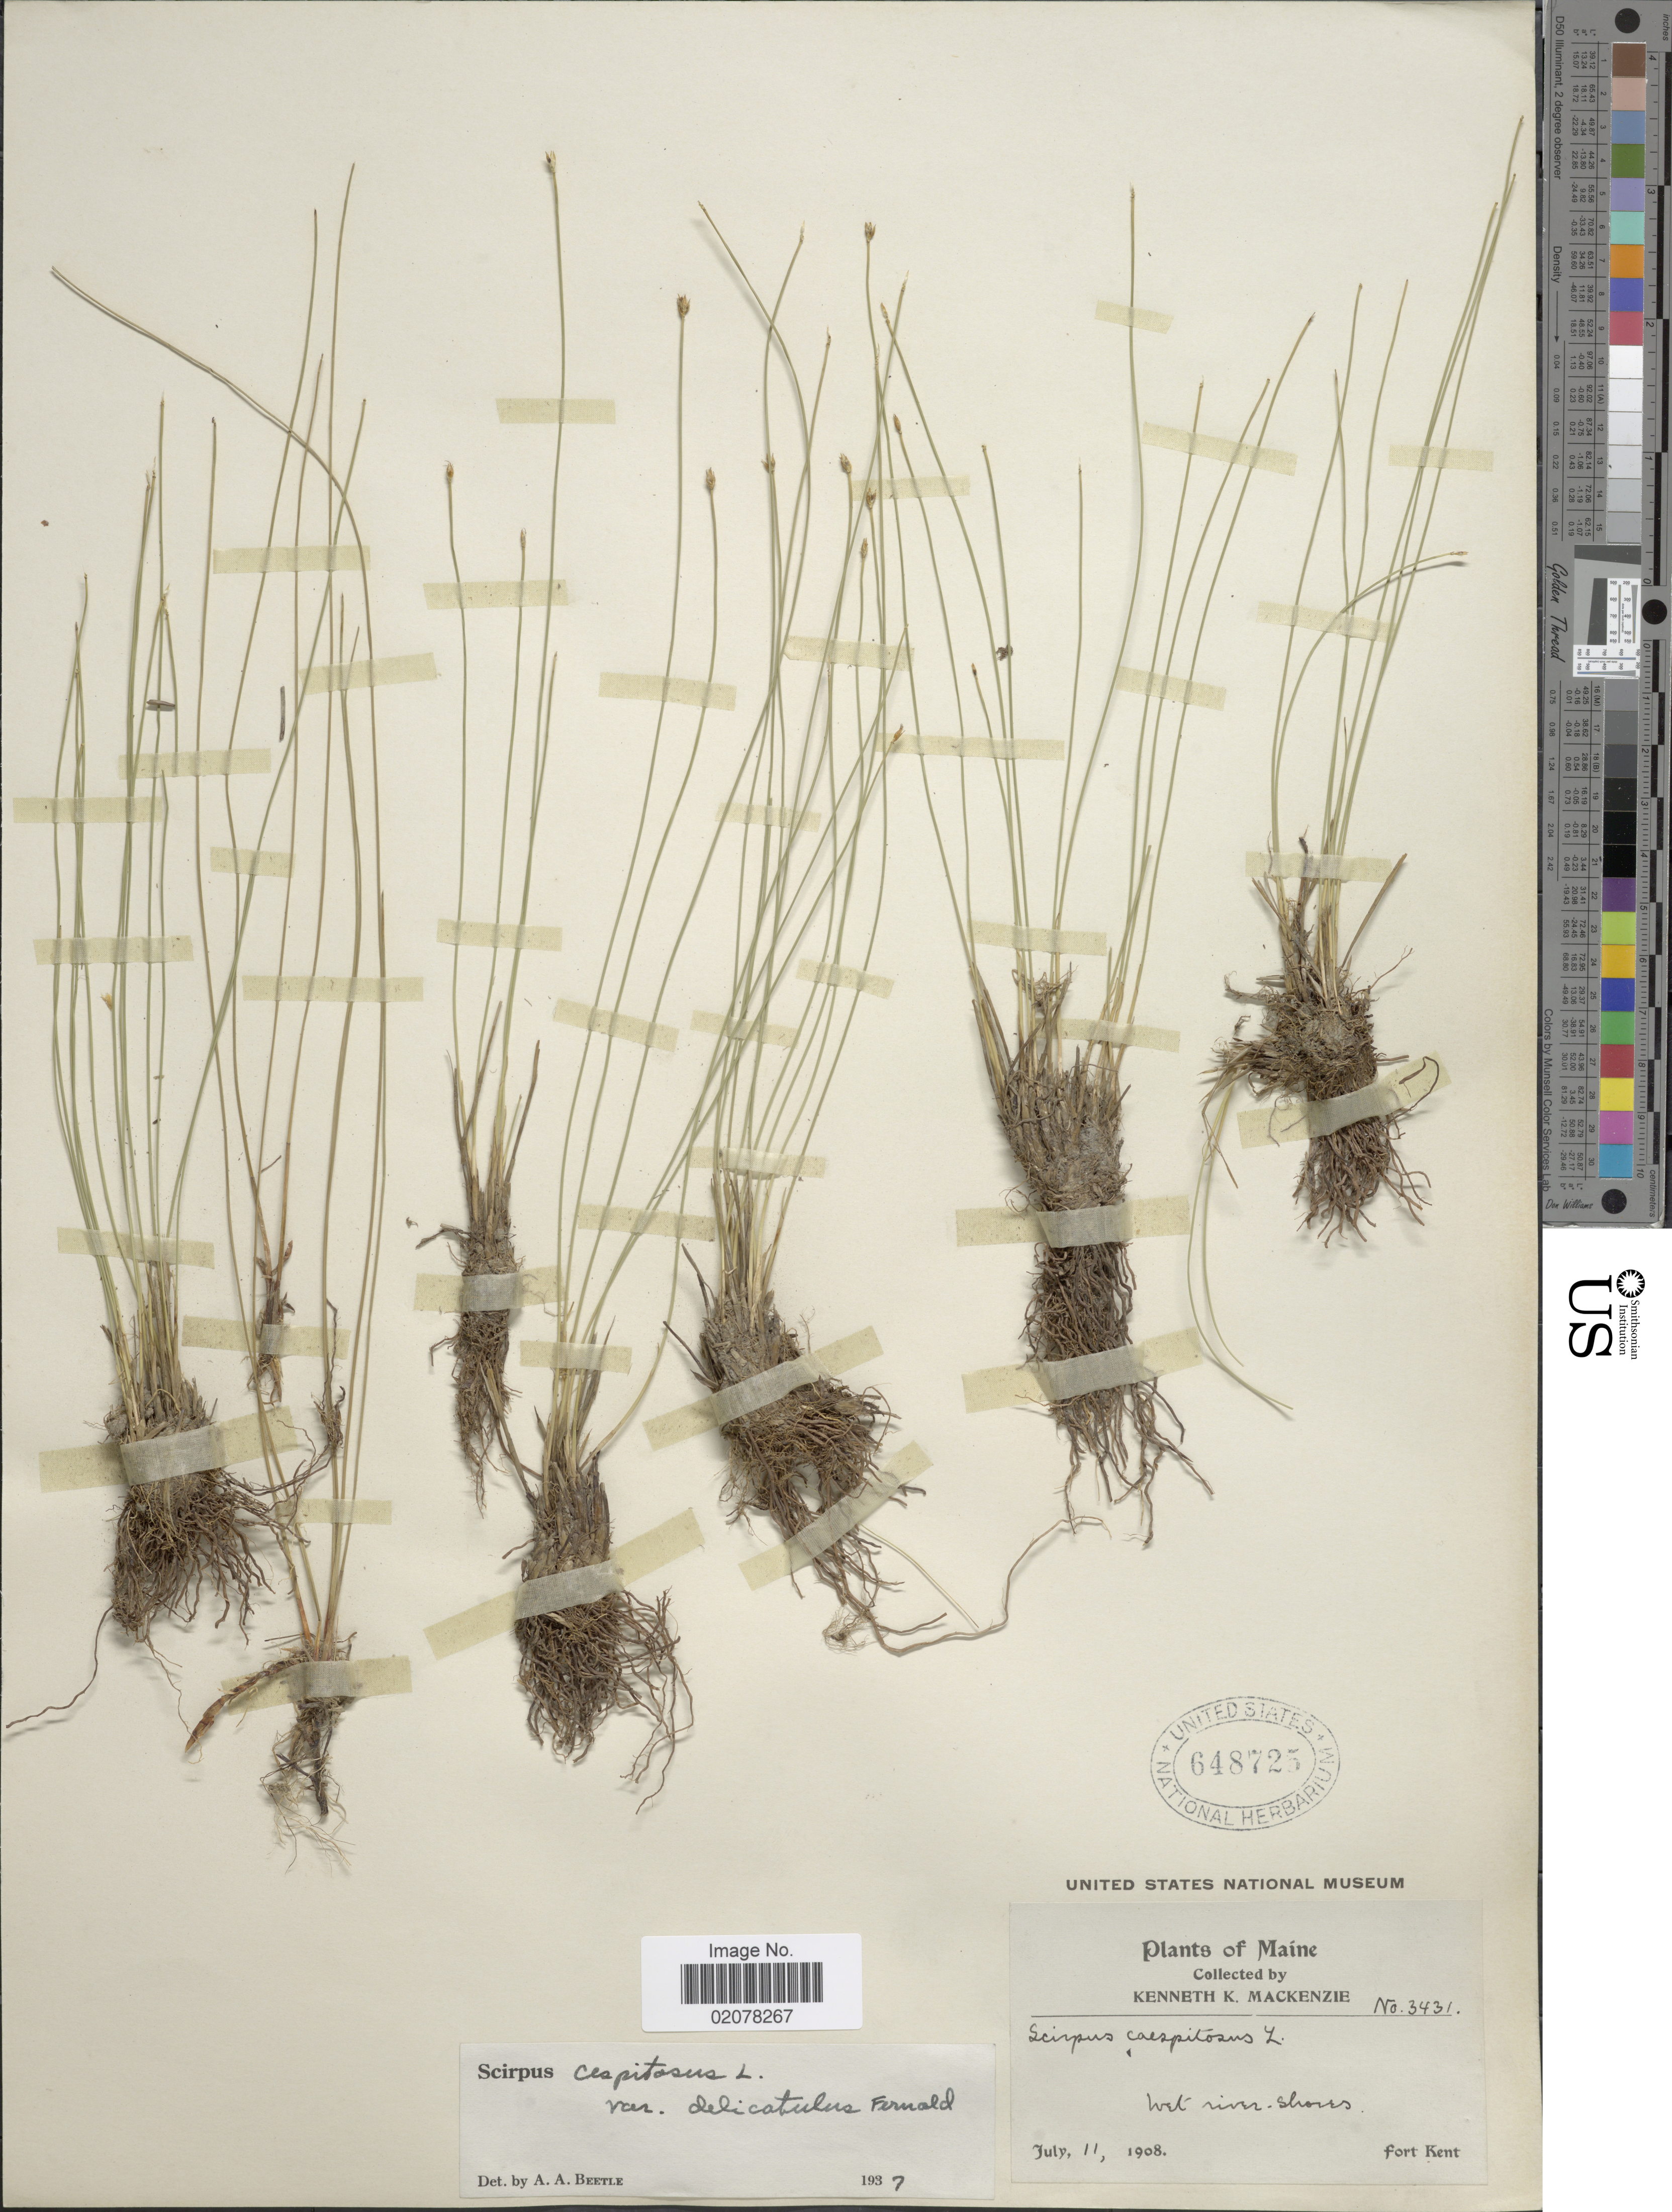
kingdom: Plantae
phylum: Tracheophyta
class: Liliopsida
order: Poales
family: Cyperaceae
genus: Trichophorum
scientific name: Trichophorum cespitosum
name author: (L.) Hartm.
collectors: K. K. Mackenzie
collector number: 3431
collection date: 1908-07-11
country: United States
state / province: Maine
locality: Wet river shores, fort Kent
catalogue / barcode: US 648725